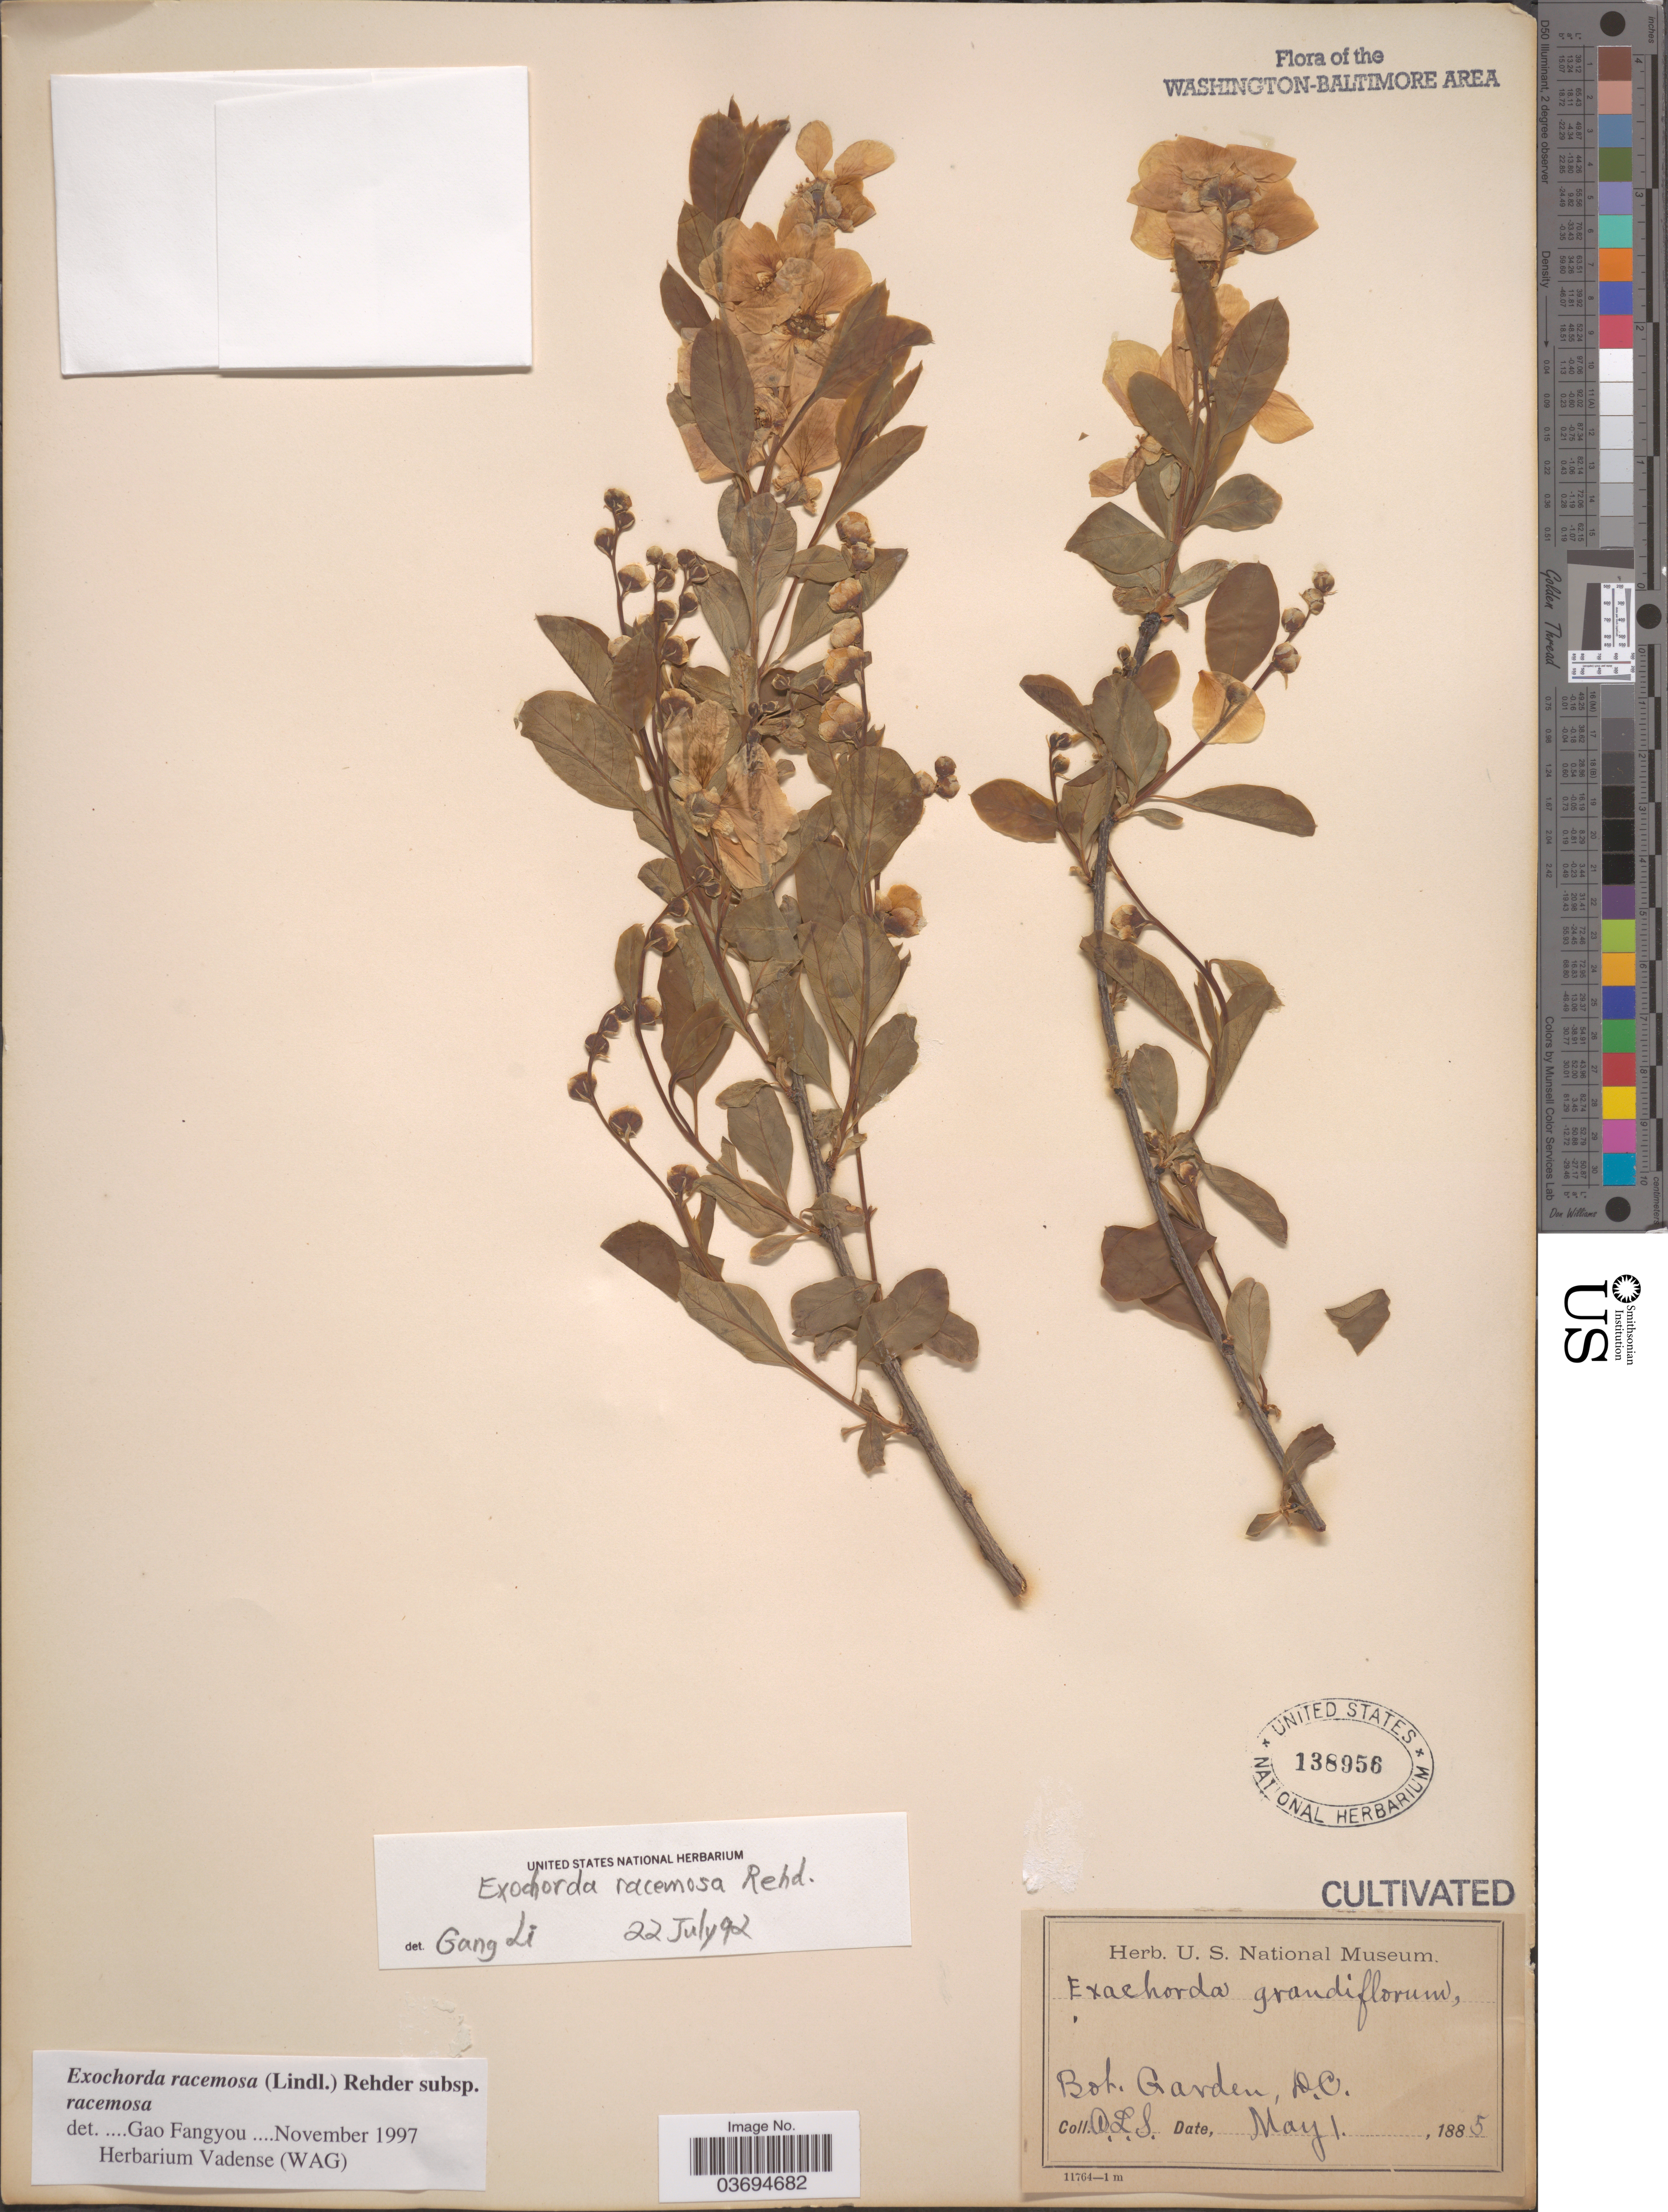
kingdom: Plantae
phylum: Tracheophyta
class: Magnoliopsida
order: Rosales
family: Rosaceae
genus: Exochorda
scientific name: Exochorda racemosa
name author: (Fortune ex Lindl.) Rehder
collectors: A.L.S.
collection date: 1885-05-01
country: United States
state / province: District of Columbia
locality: Bot. Garden, D.C.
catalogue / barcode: US 138956